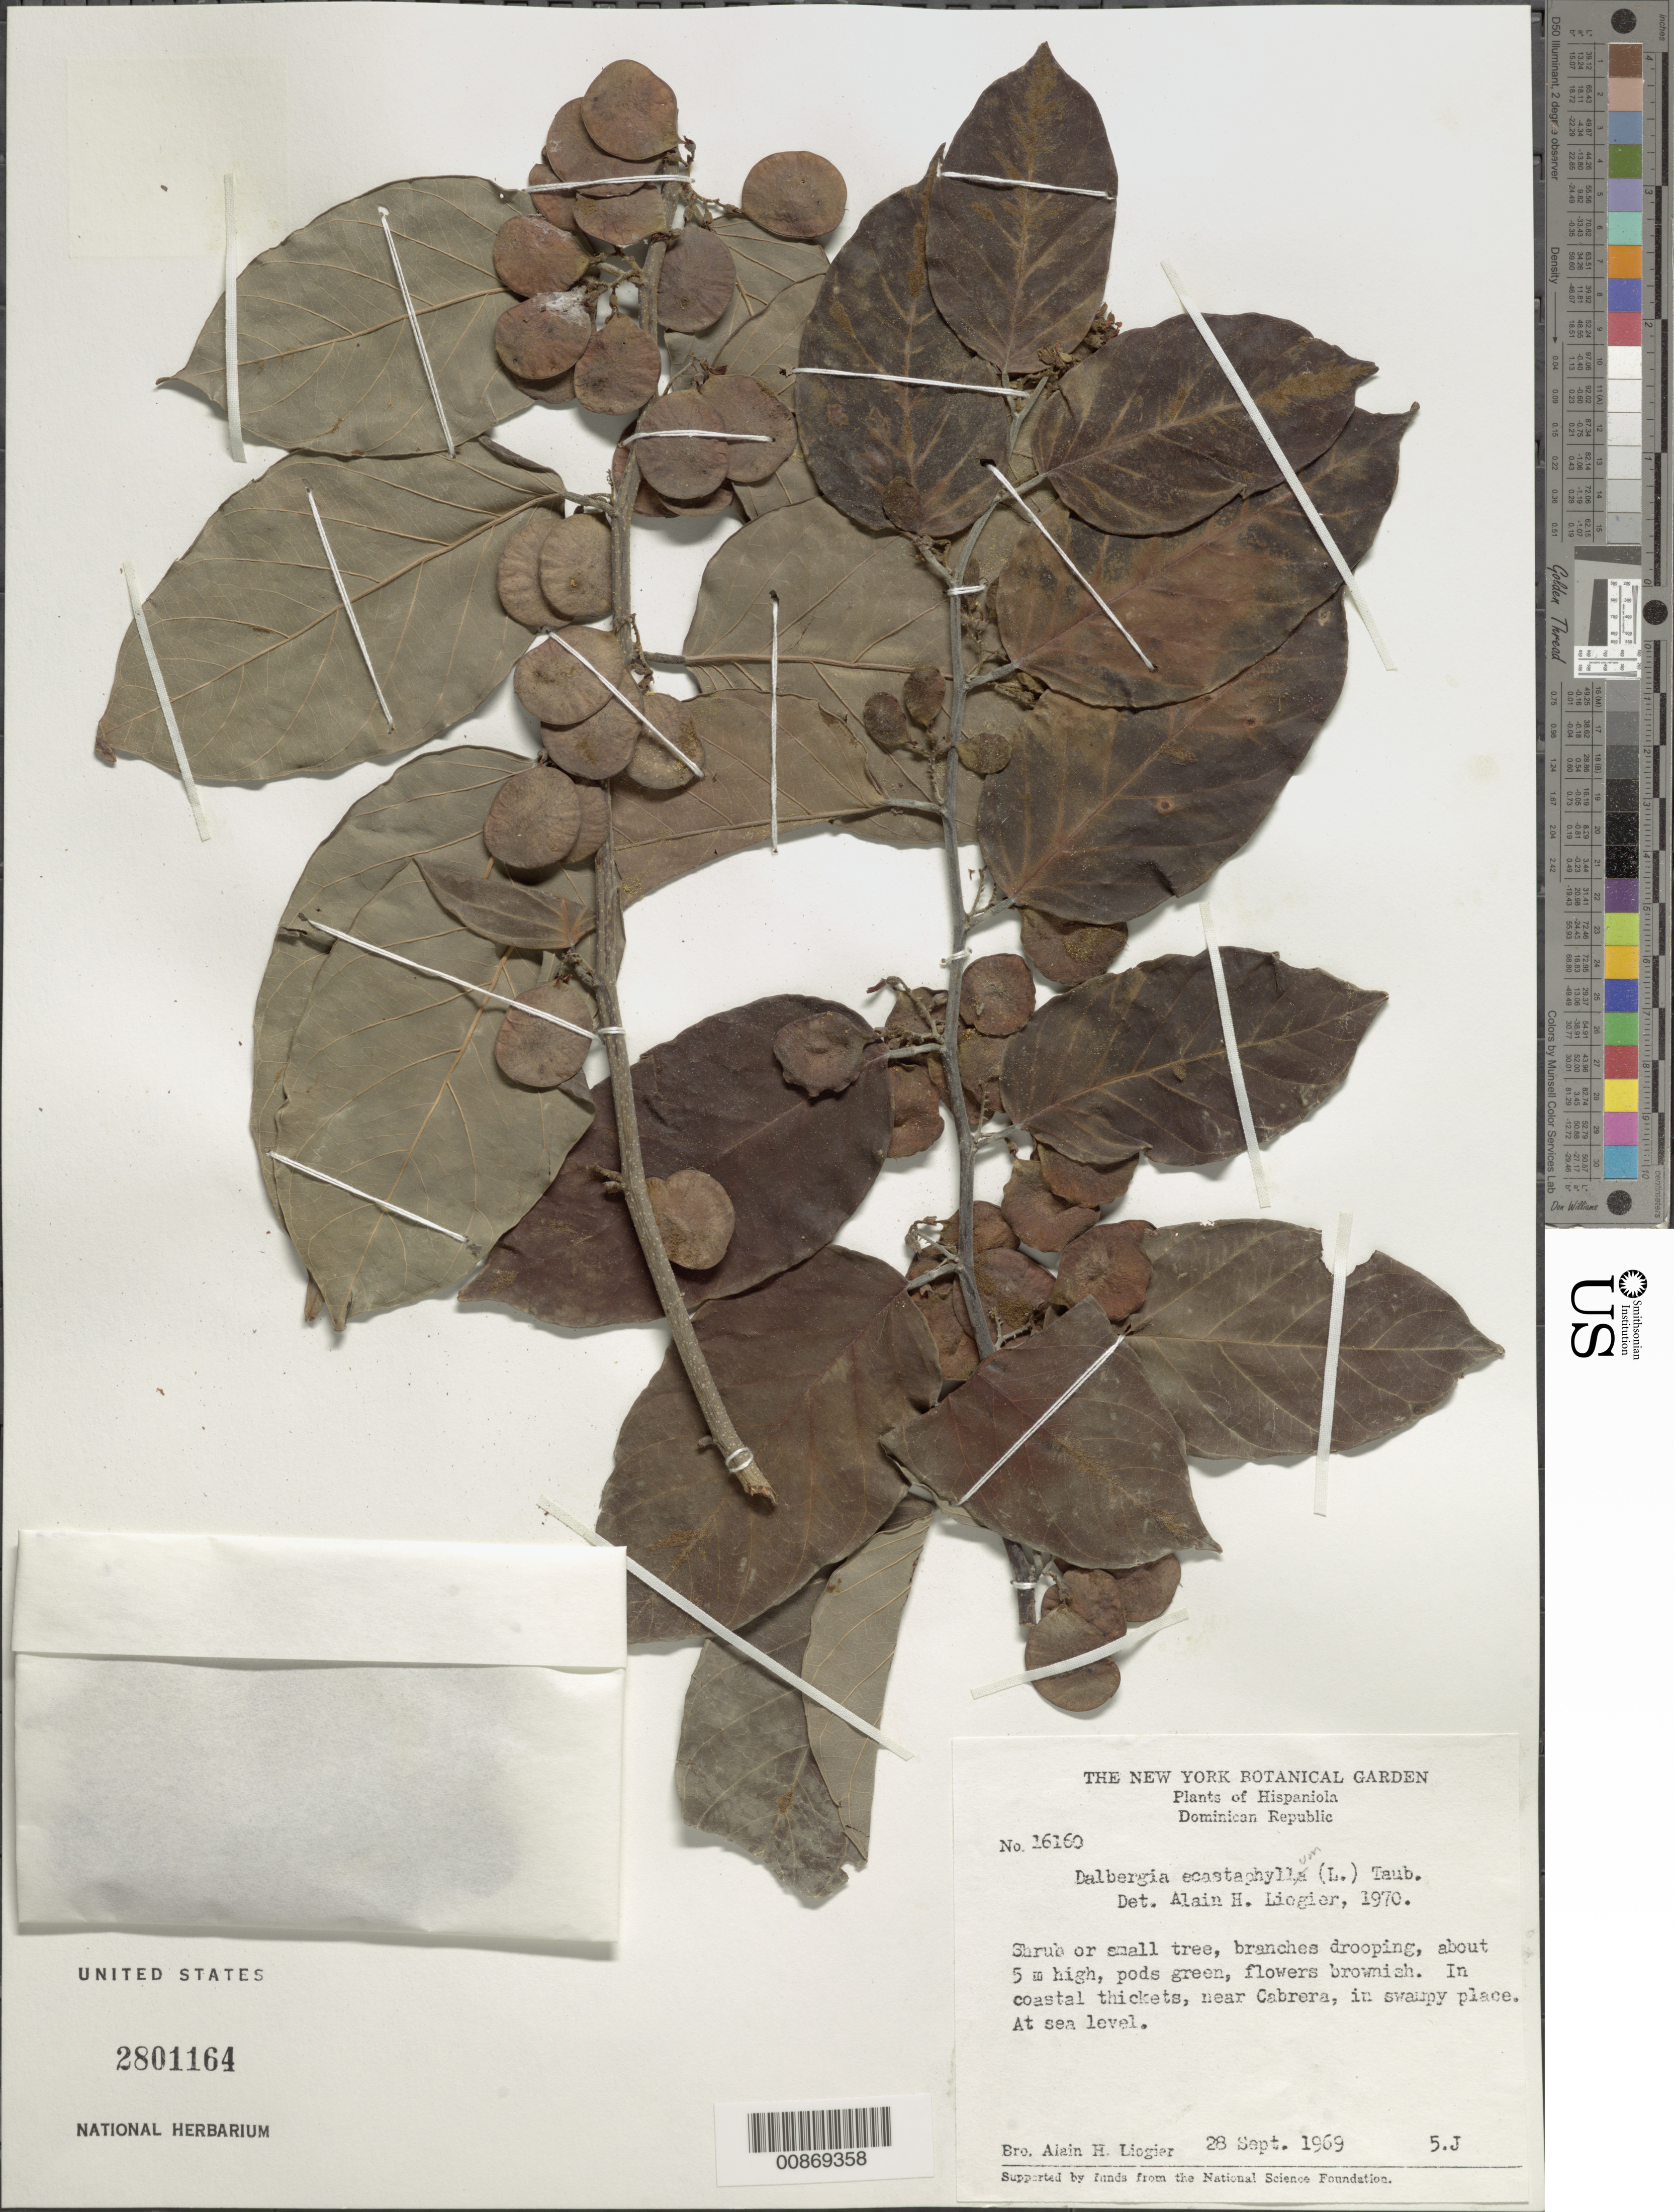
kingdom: Plantae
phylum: Tracheophyta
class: Magnoliopsida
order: Fabales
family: Fabaceae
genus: Dalbergia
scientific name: Dalbergia ecastaphyllum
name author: (L.) Taub.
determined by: Liogier, Alain H.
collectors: A. H. Liogier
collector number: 16160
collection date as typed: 28 Sep 1969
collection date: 1969-09-28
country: Dominican Republic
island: Hispaniola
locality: Near Cabrera.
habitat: In coastal thickets, in swampy place.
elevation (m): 0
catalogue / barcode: US 2801164